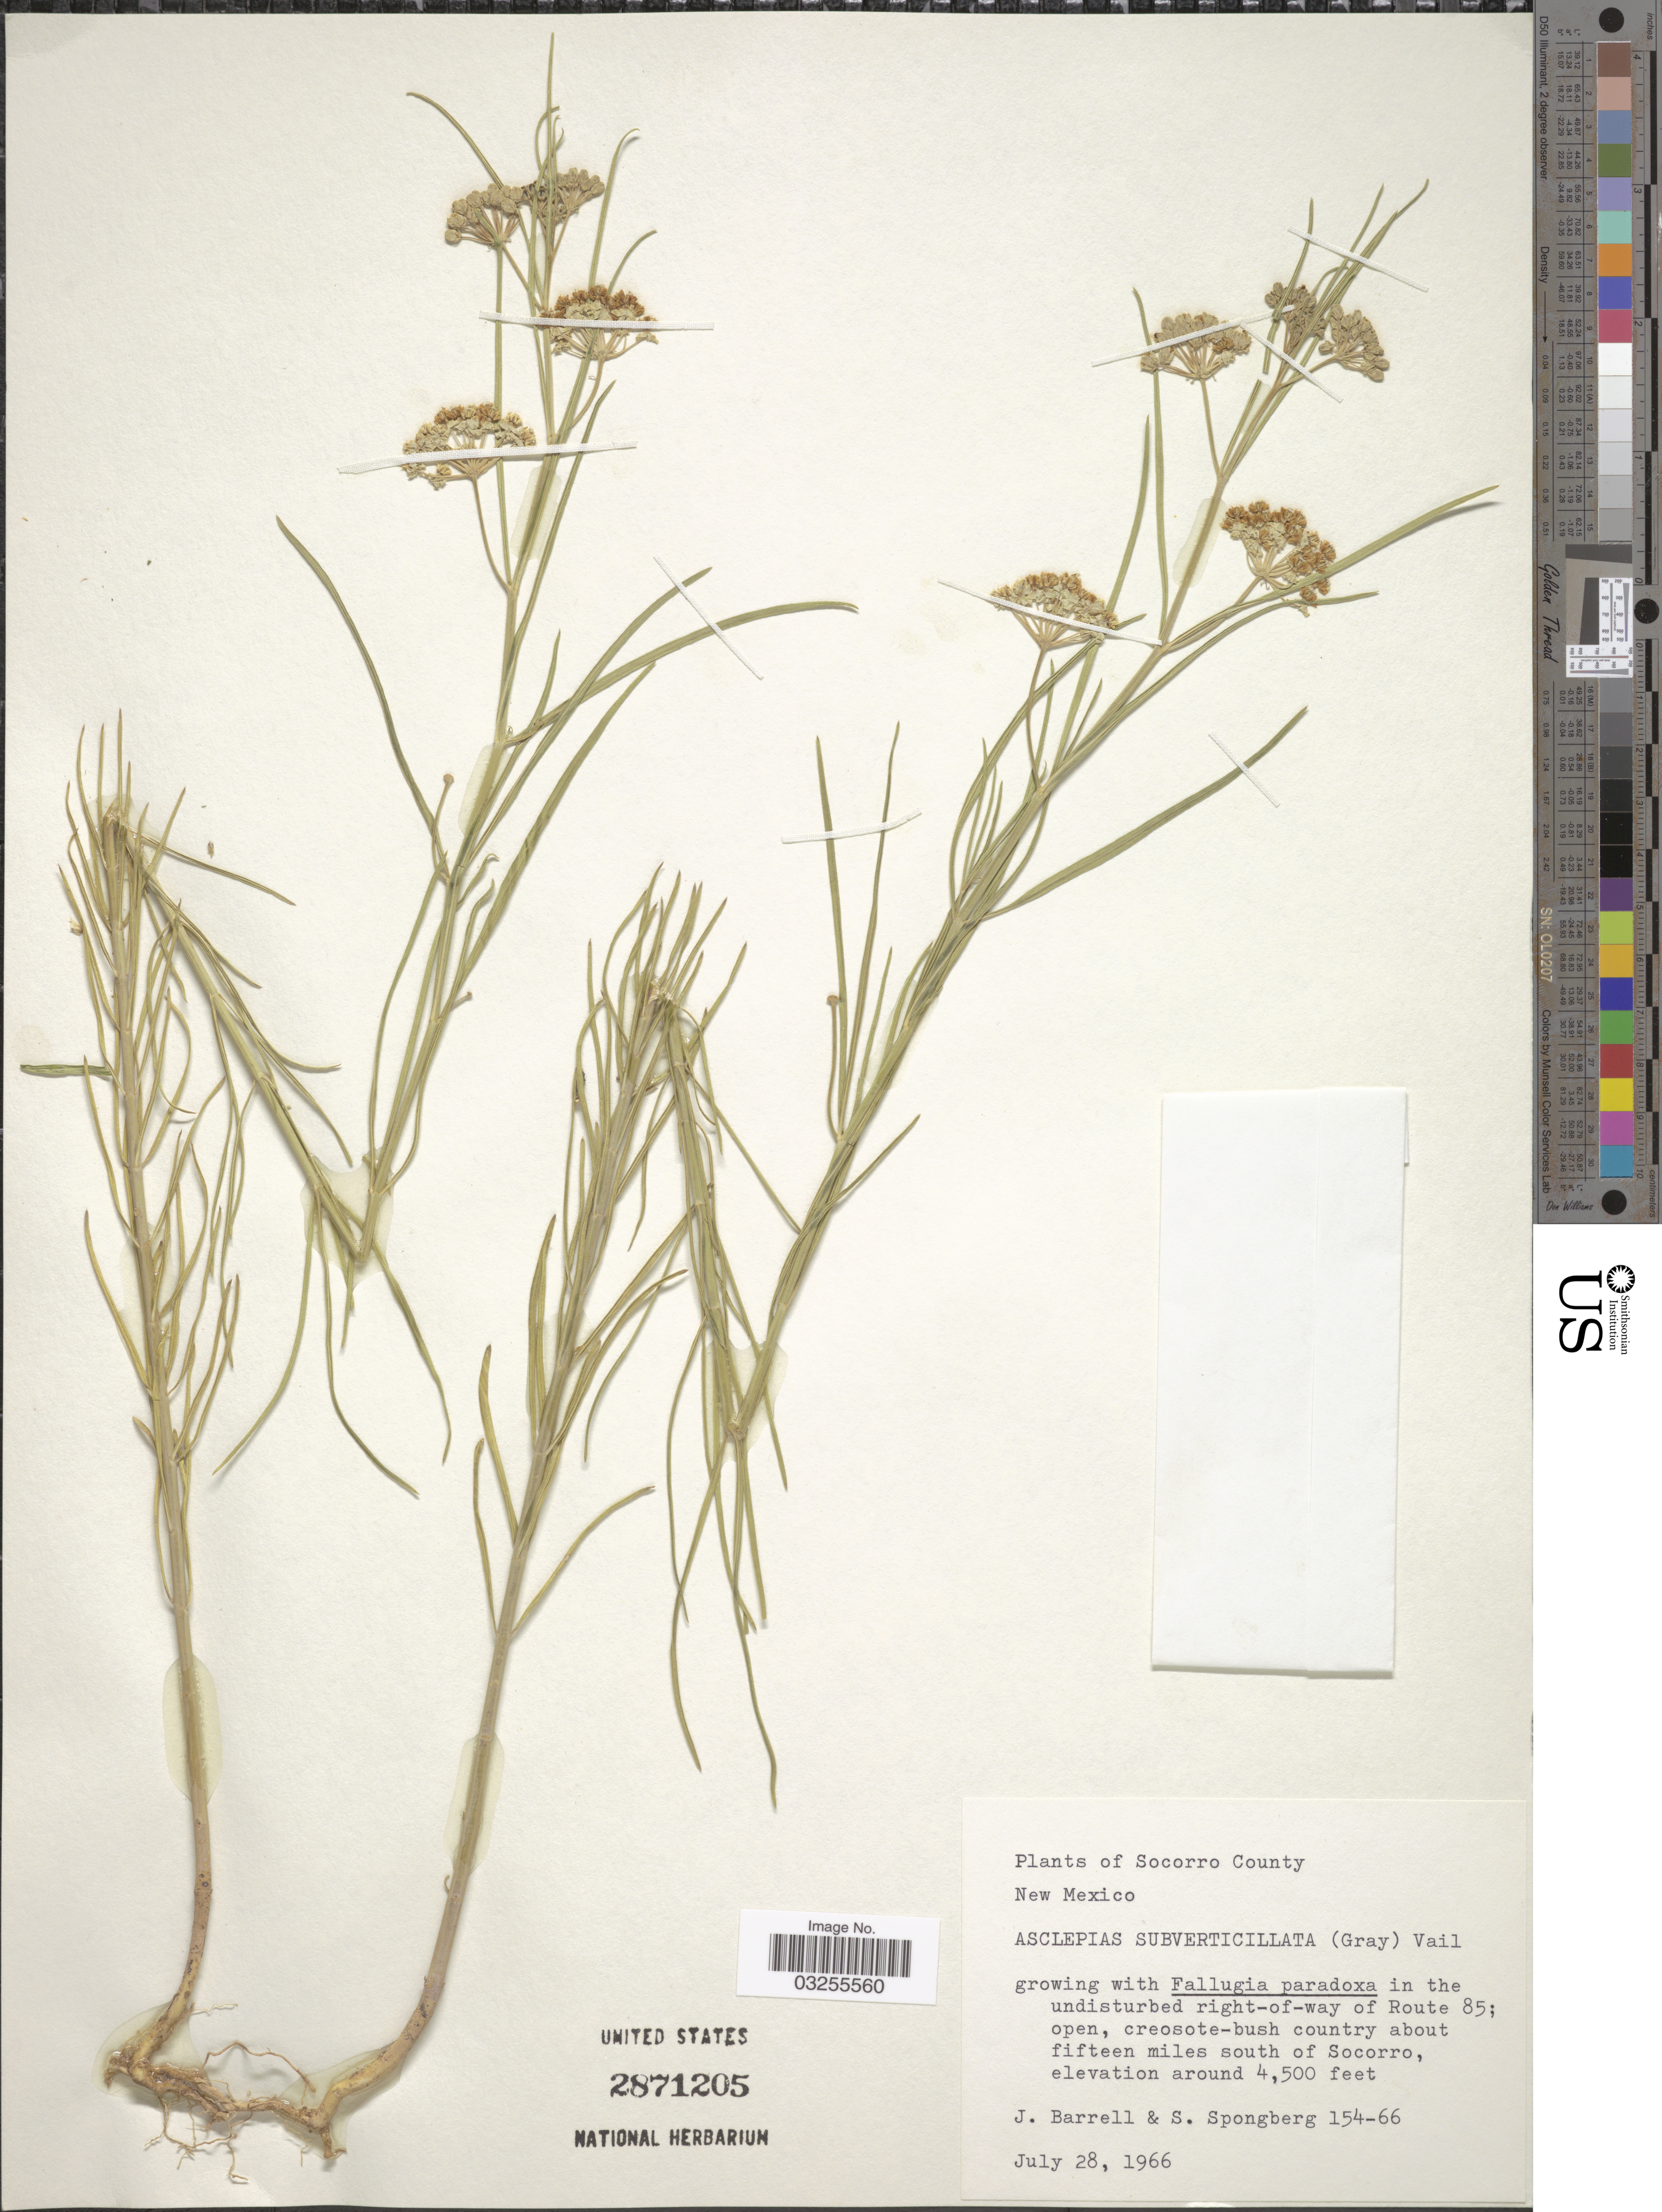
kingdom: Plantae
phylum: Tracheophyta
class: Magnoliopsida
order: Gentianales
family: Apocynaceae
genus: Asclepias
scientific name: Asclepias subverticillata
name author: (A. Gray) Vail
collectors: J. Barrell & S. A.Spongberg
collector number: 154-66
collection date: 1966-07-28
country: United States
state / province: New Mexico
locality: Socorro County, in the undisturbed right-of-way of Route 85; open, creosote-bush county about fifteen miles south of Socorro.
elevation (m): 1372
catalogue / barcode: US 2871205